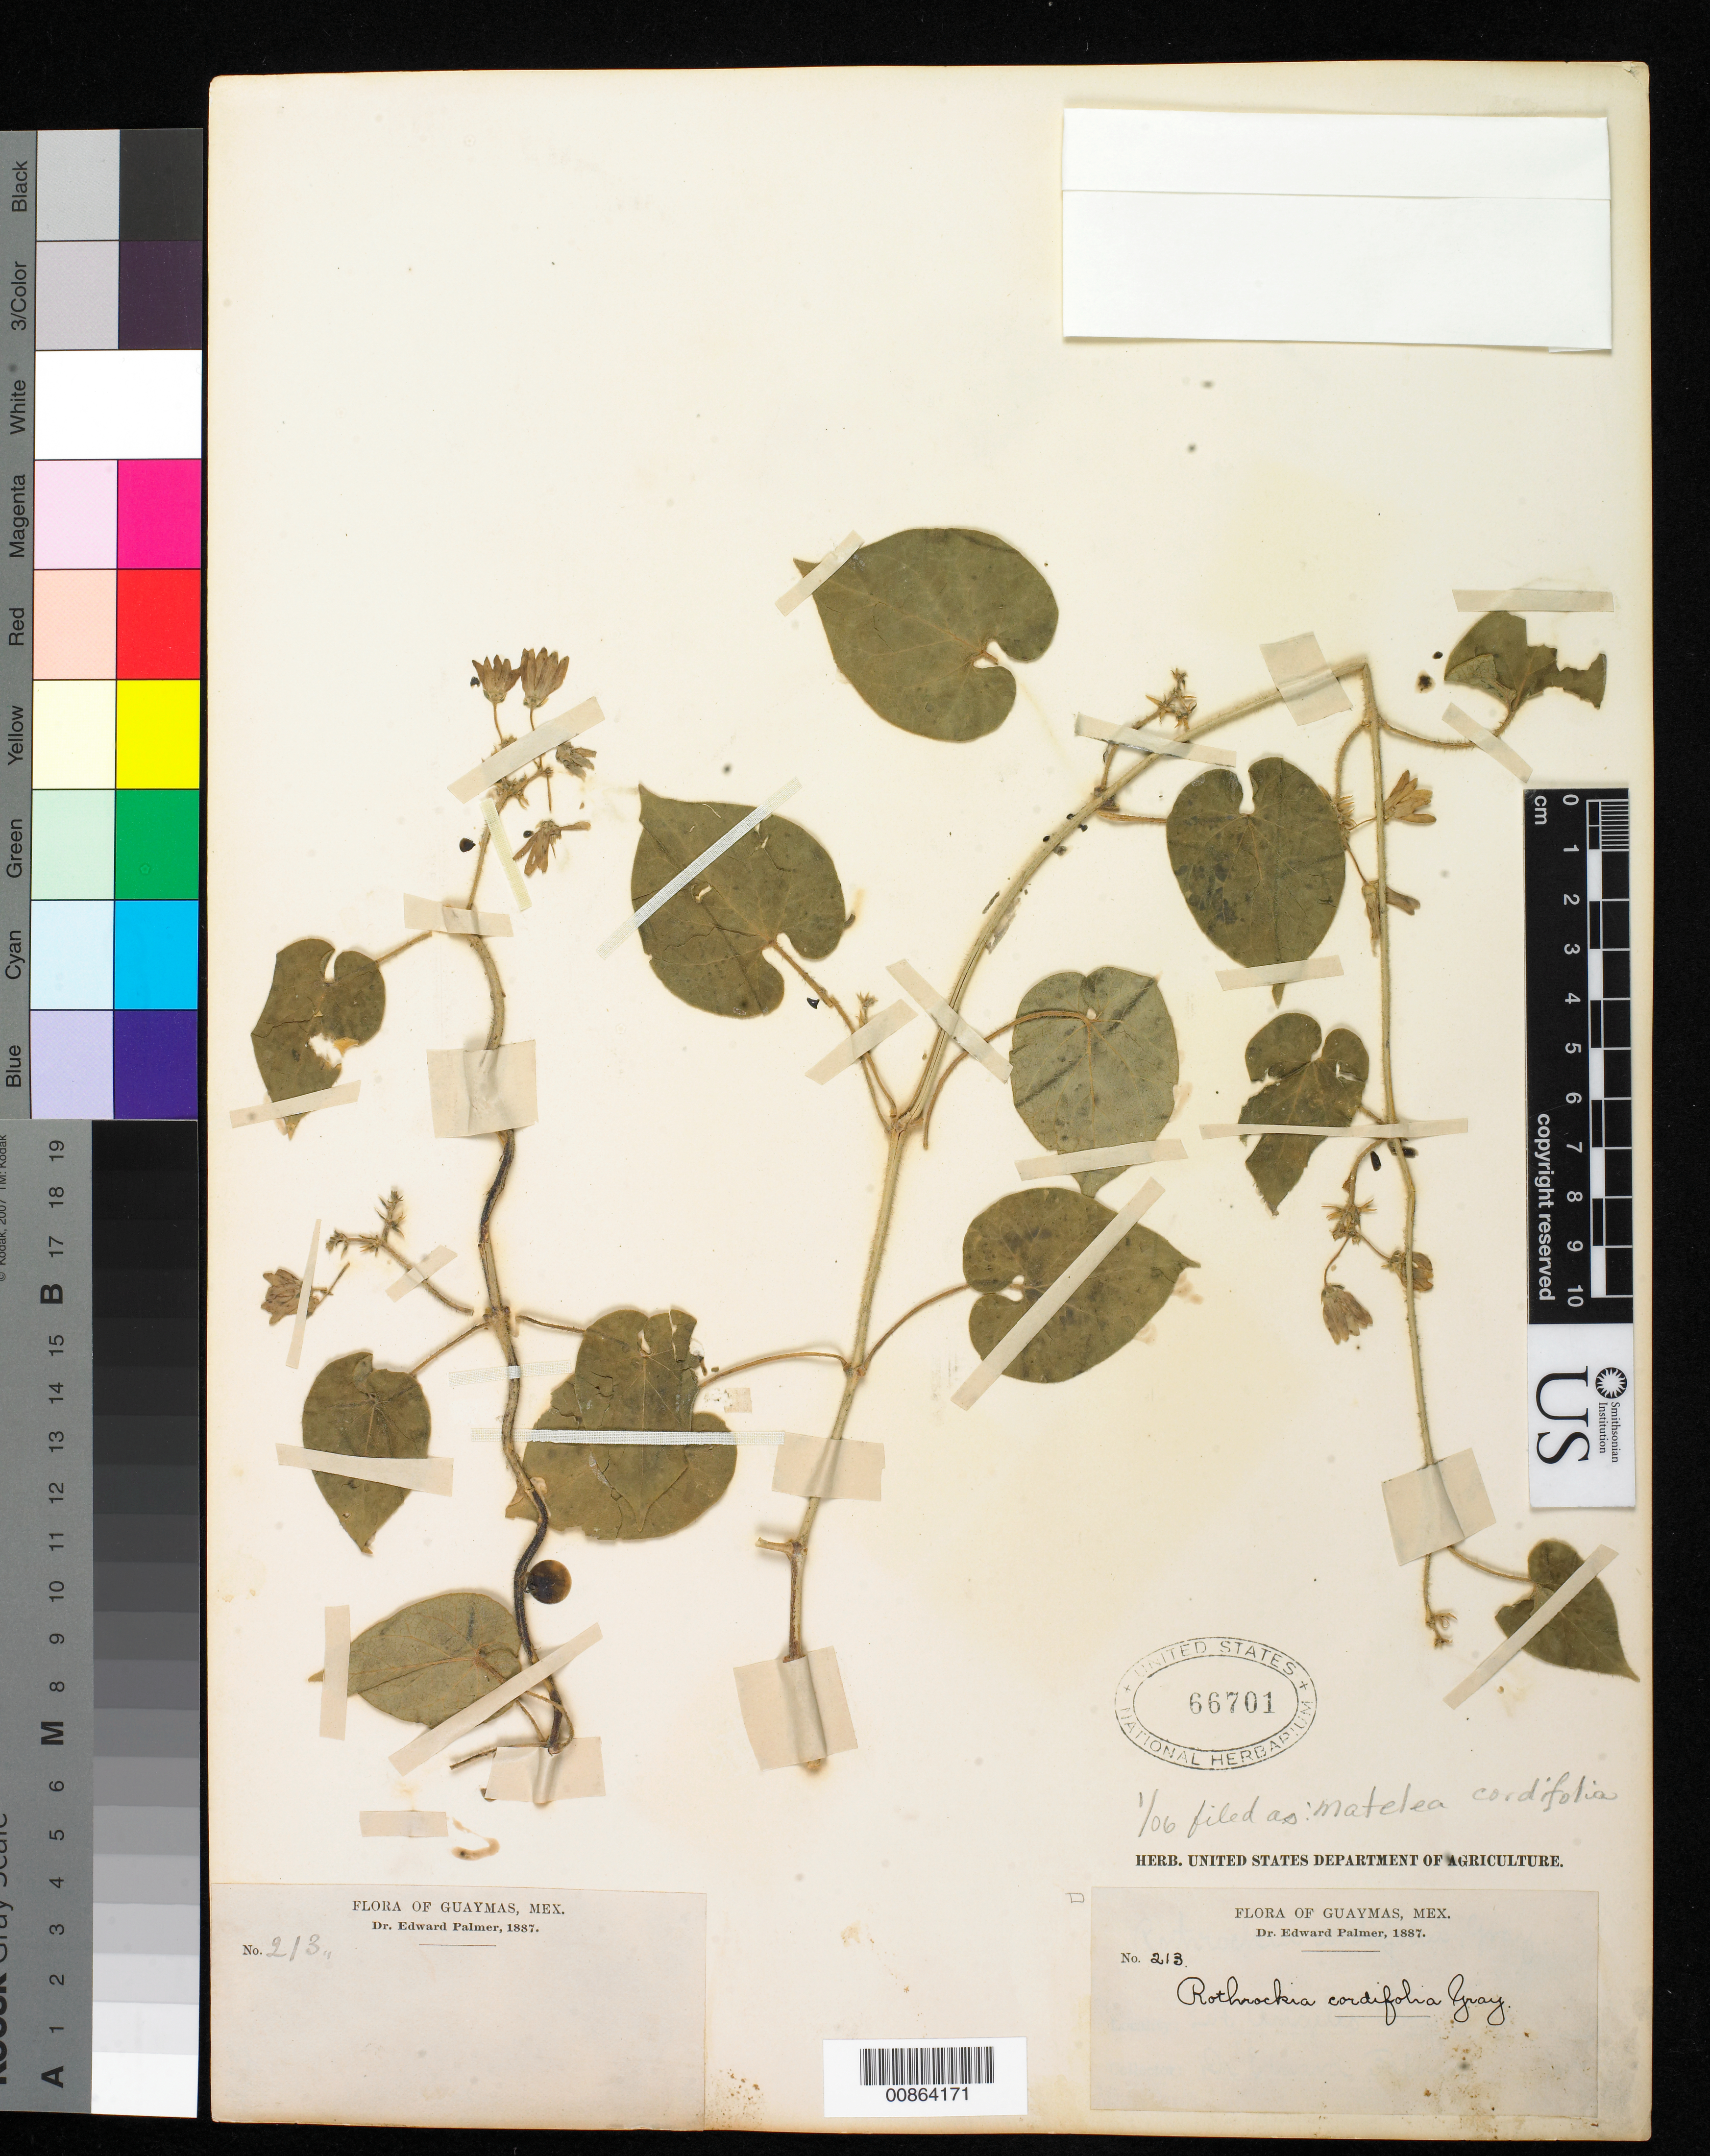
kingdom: Plantae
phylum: Tracheophyta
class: Magnoliopsida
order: Gentianales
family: Apocynaceae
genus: Matelea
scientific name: Matelea cordifolia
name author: (A. Gray) Woodson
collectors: E. Palmer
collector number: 213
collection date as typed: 1887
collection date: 1887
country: Mexico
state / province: Sonora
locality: Guaymas, Sonora.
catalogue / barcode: US 66701